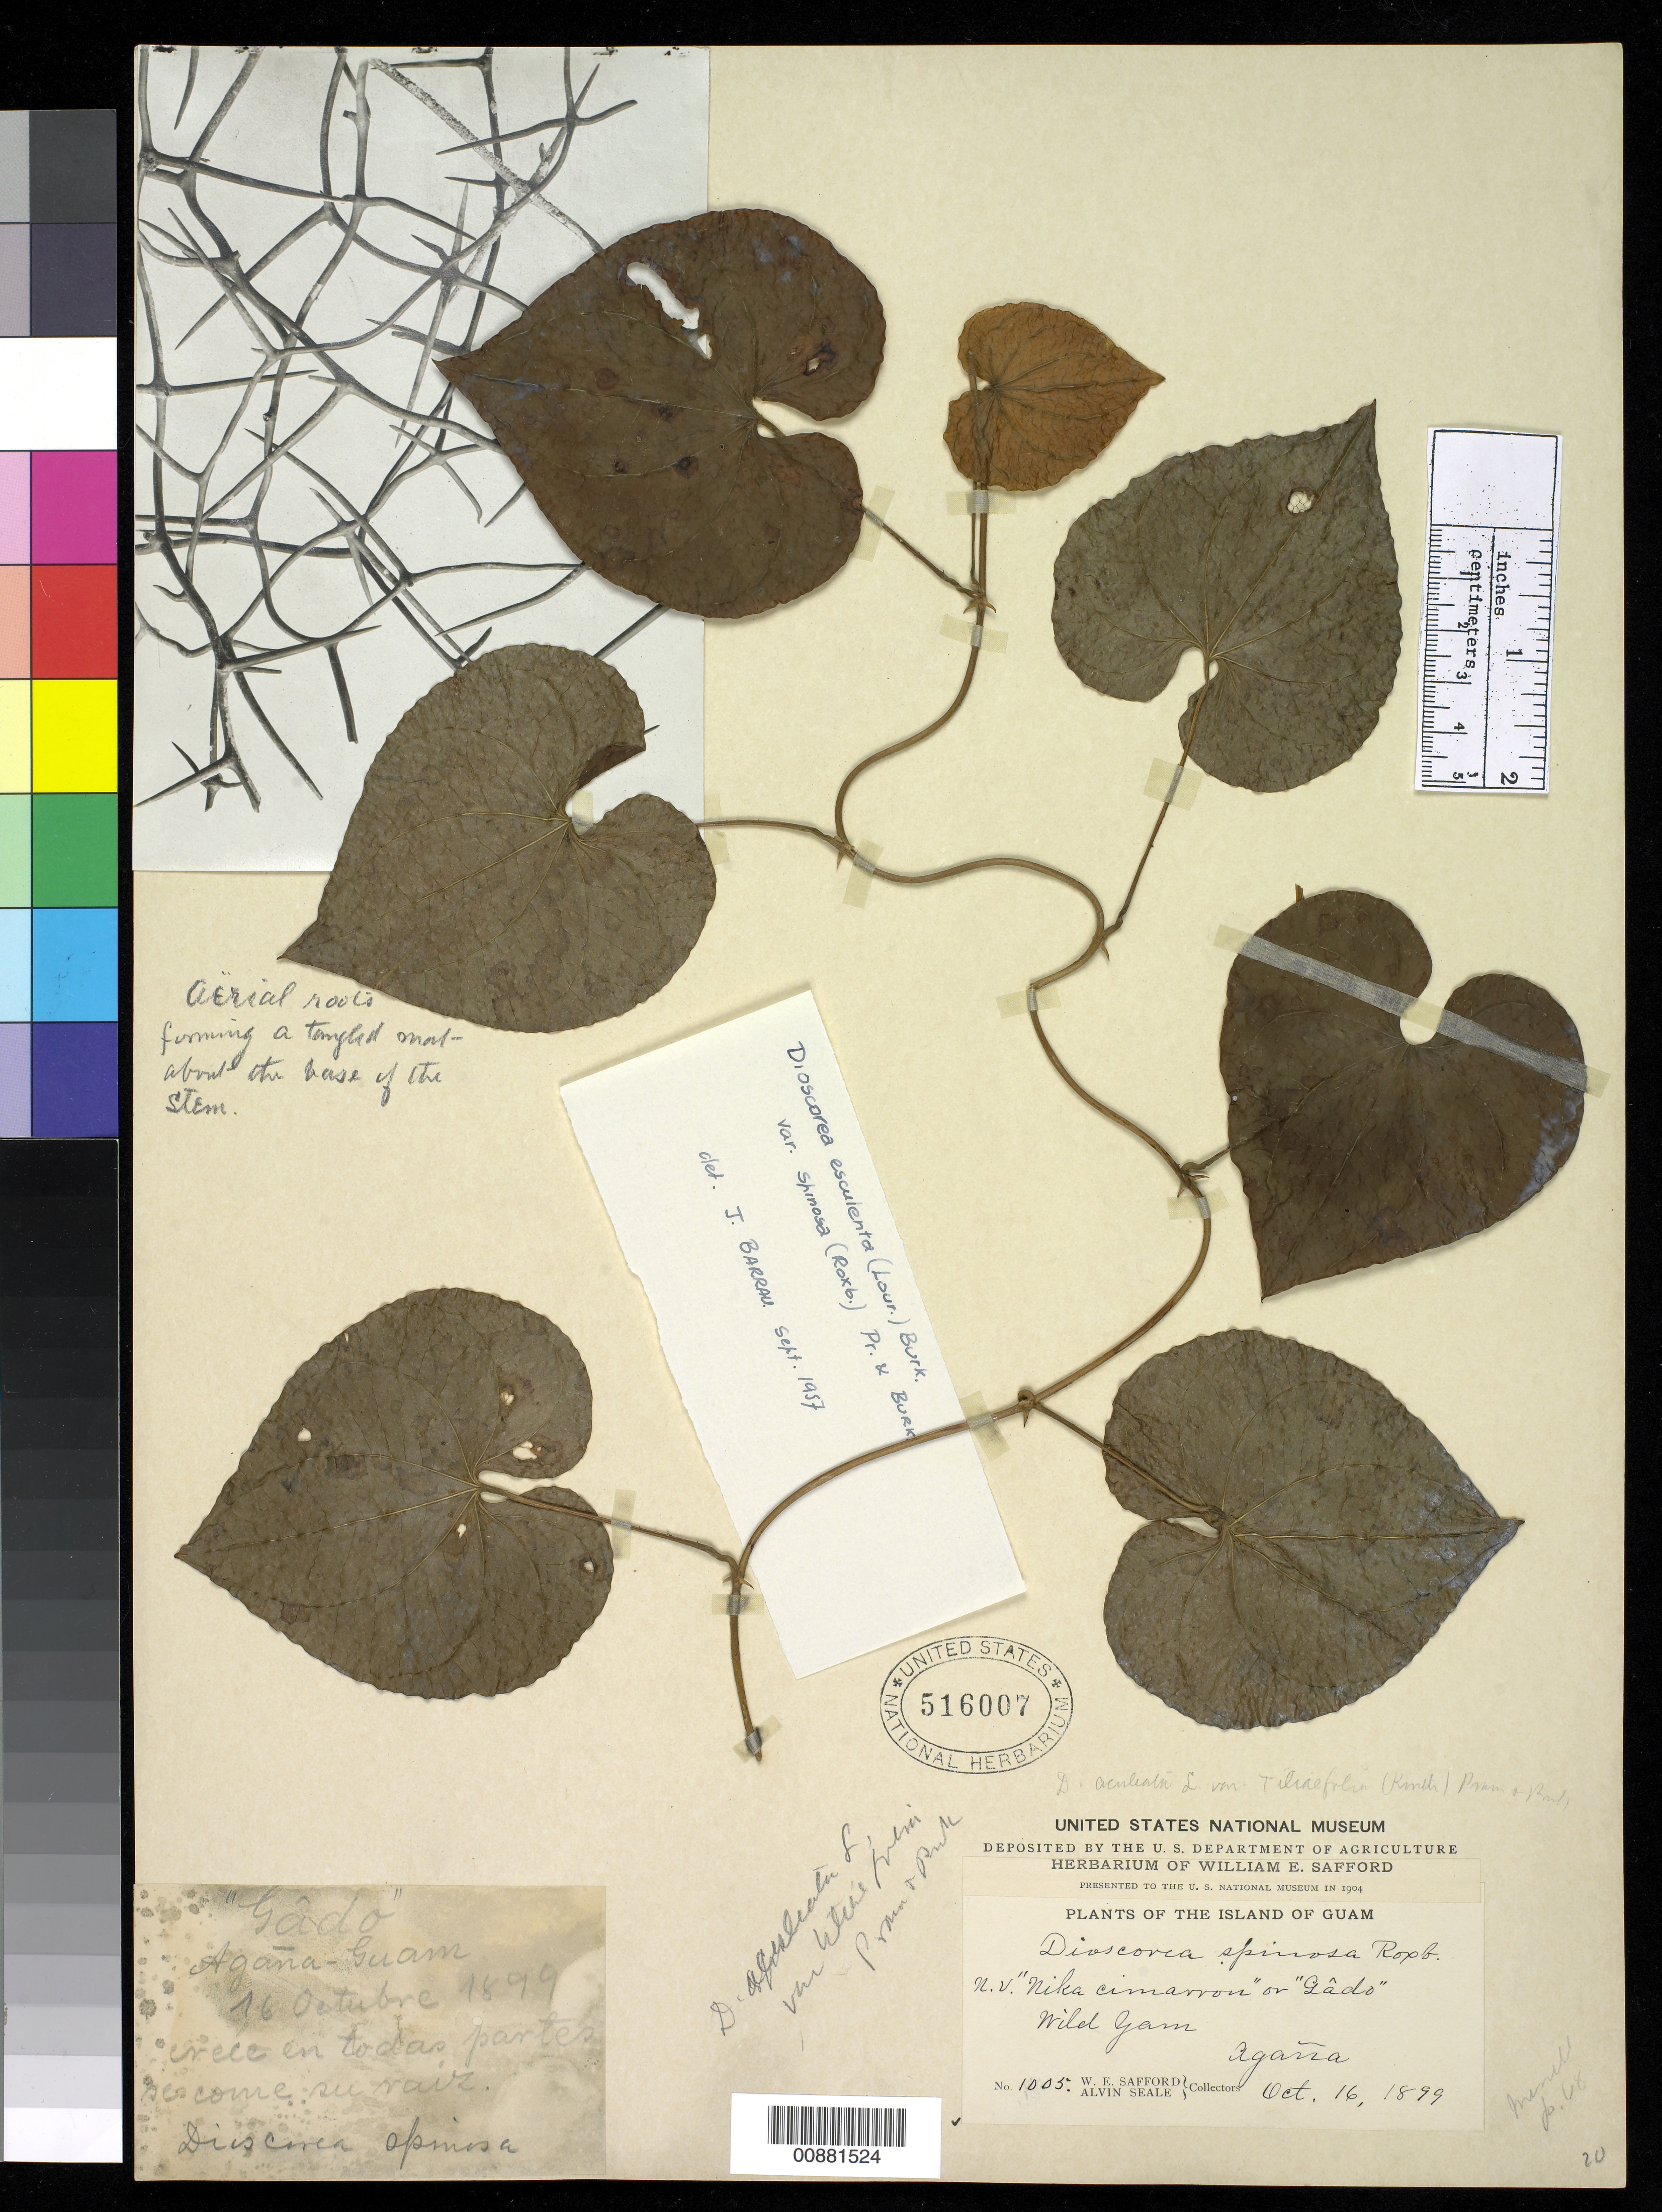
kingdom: Plantae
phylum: Tracheophyta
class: Liliopsida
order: Dioscoreales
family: Dioscoreaceae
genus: Dioscorea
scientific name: Dioscorea esculenta var. spinosa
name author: (Lour.) Burkill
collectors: W. E. Safford & A. Seale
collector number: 1005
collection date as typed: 16 Oct 1899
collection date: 1899-10-16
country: Guam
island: Guam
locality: Agarra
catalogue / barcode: US 516007